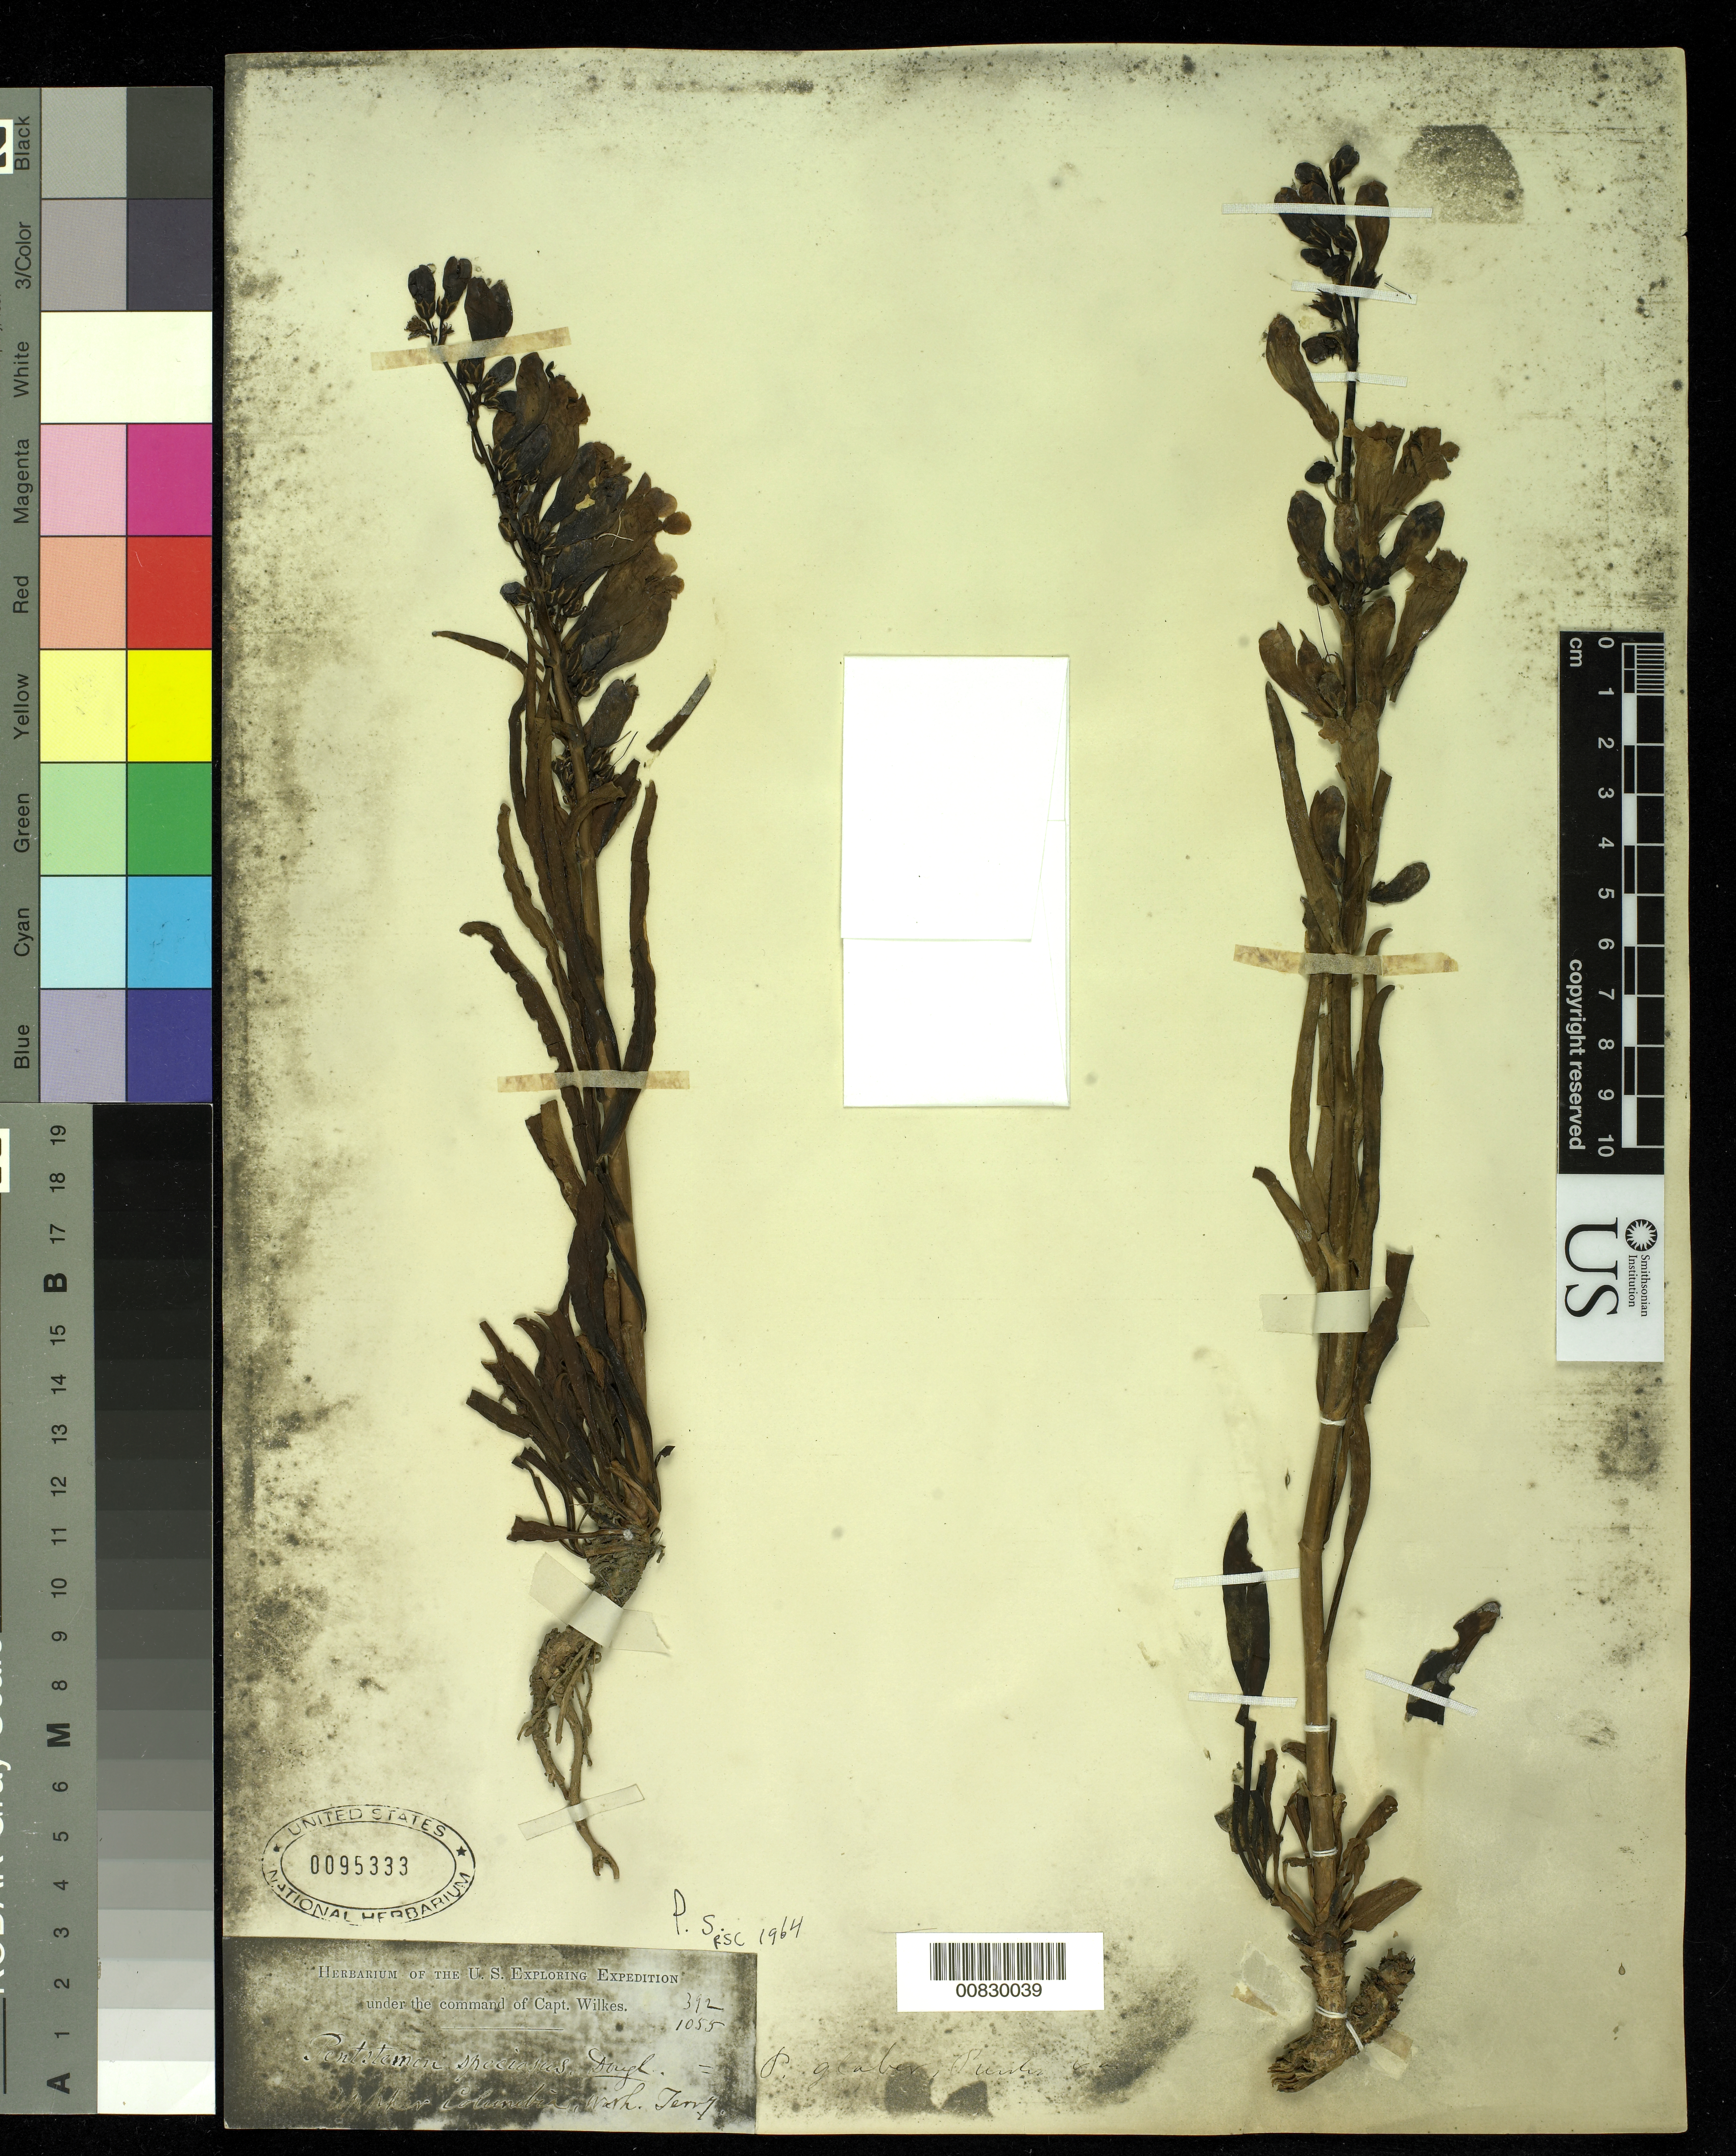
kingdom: Plantae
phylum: Tracheophyta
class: Magnoliopsida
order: Lamiales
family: Plantaginaceae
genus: Penstemon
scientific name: Penstemon speciosus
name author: Douglas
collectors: Wilkes Explor. Exped.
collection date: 1838/1842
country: United States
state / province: Washington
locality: Upper Columbia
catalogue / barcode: US 95333